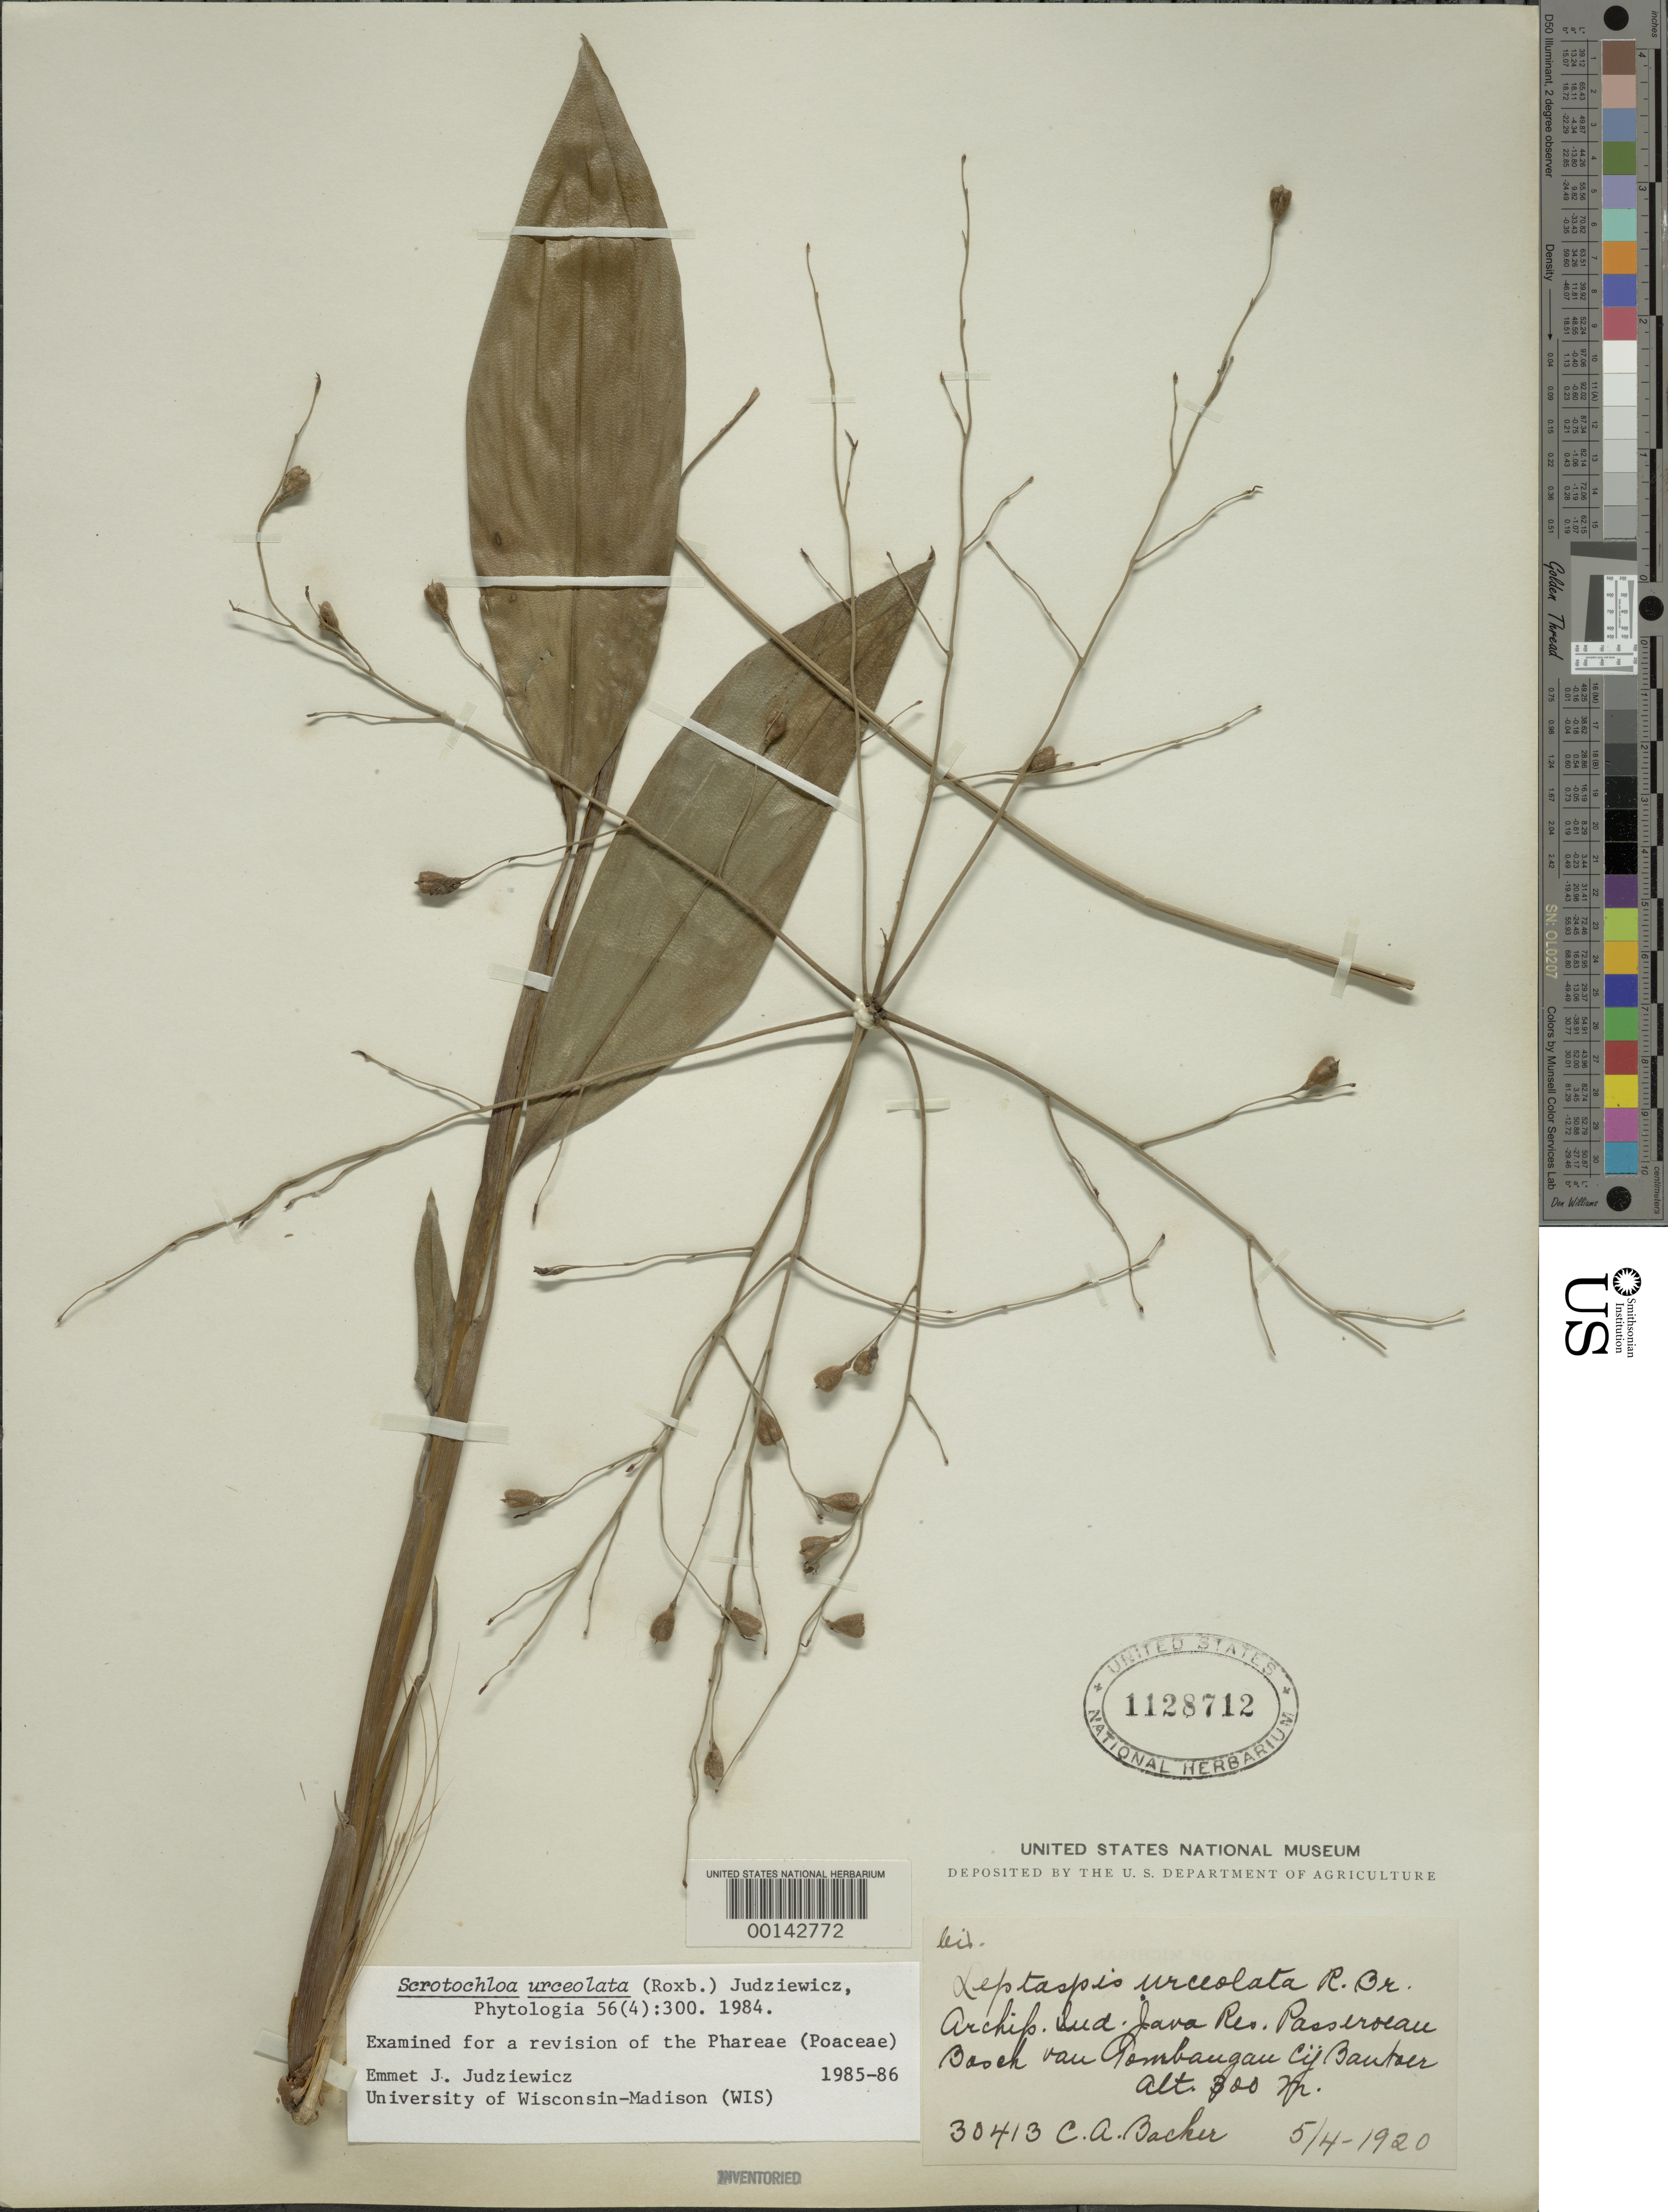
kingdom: Plantae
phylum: Tracheophyta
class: Liliopsida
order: Poales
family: Poaceae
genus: Scrotochloa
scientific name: Scrotochloa urceolata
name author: (Roxb.) Judz.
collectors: C. A. Backer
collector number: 30413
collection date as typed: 04 May 1920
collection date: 1920-05-04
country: Indonesia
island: Java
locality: Java res. passeroean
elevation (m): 300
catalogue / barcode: US 1128712